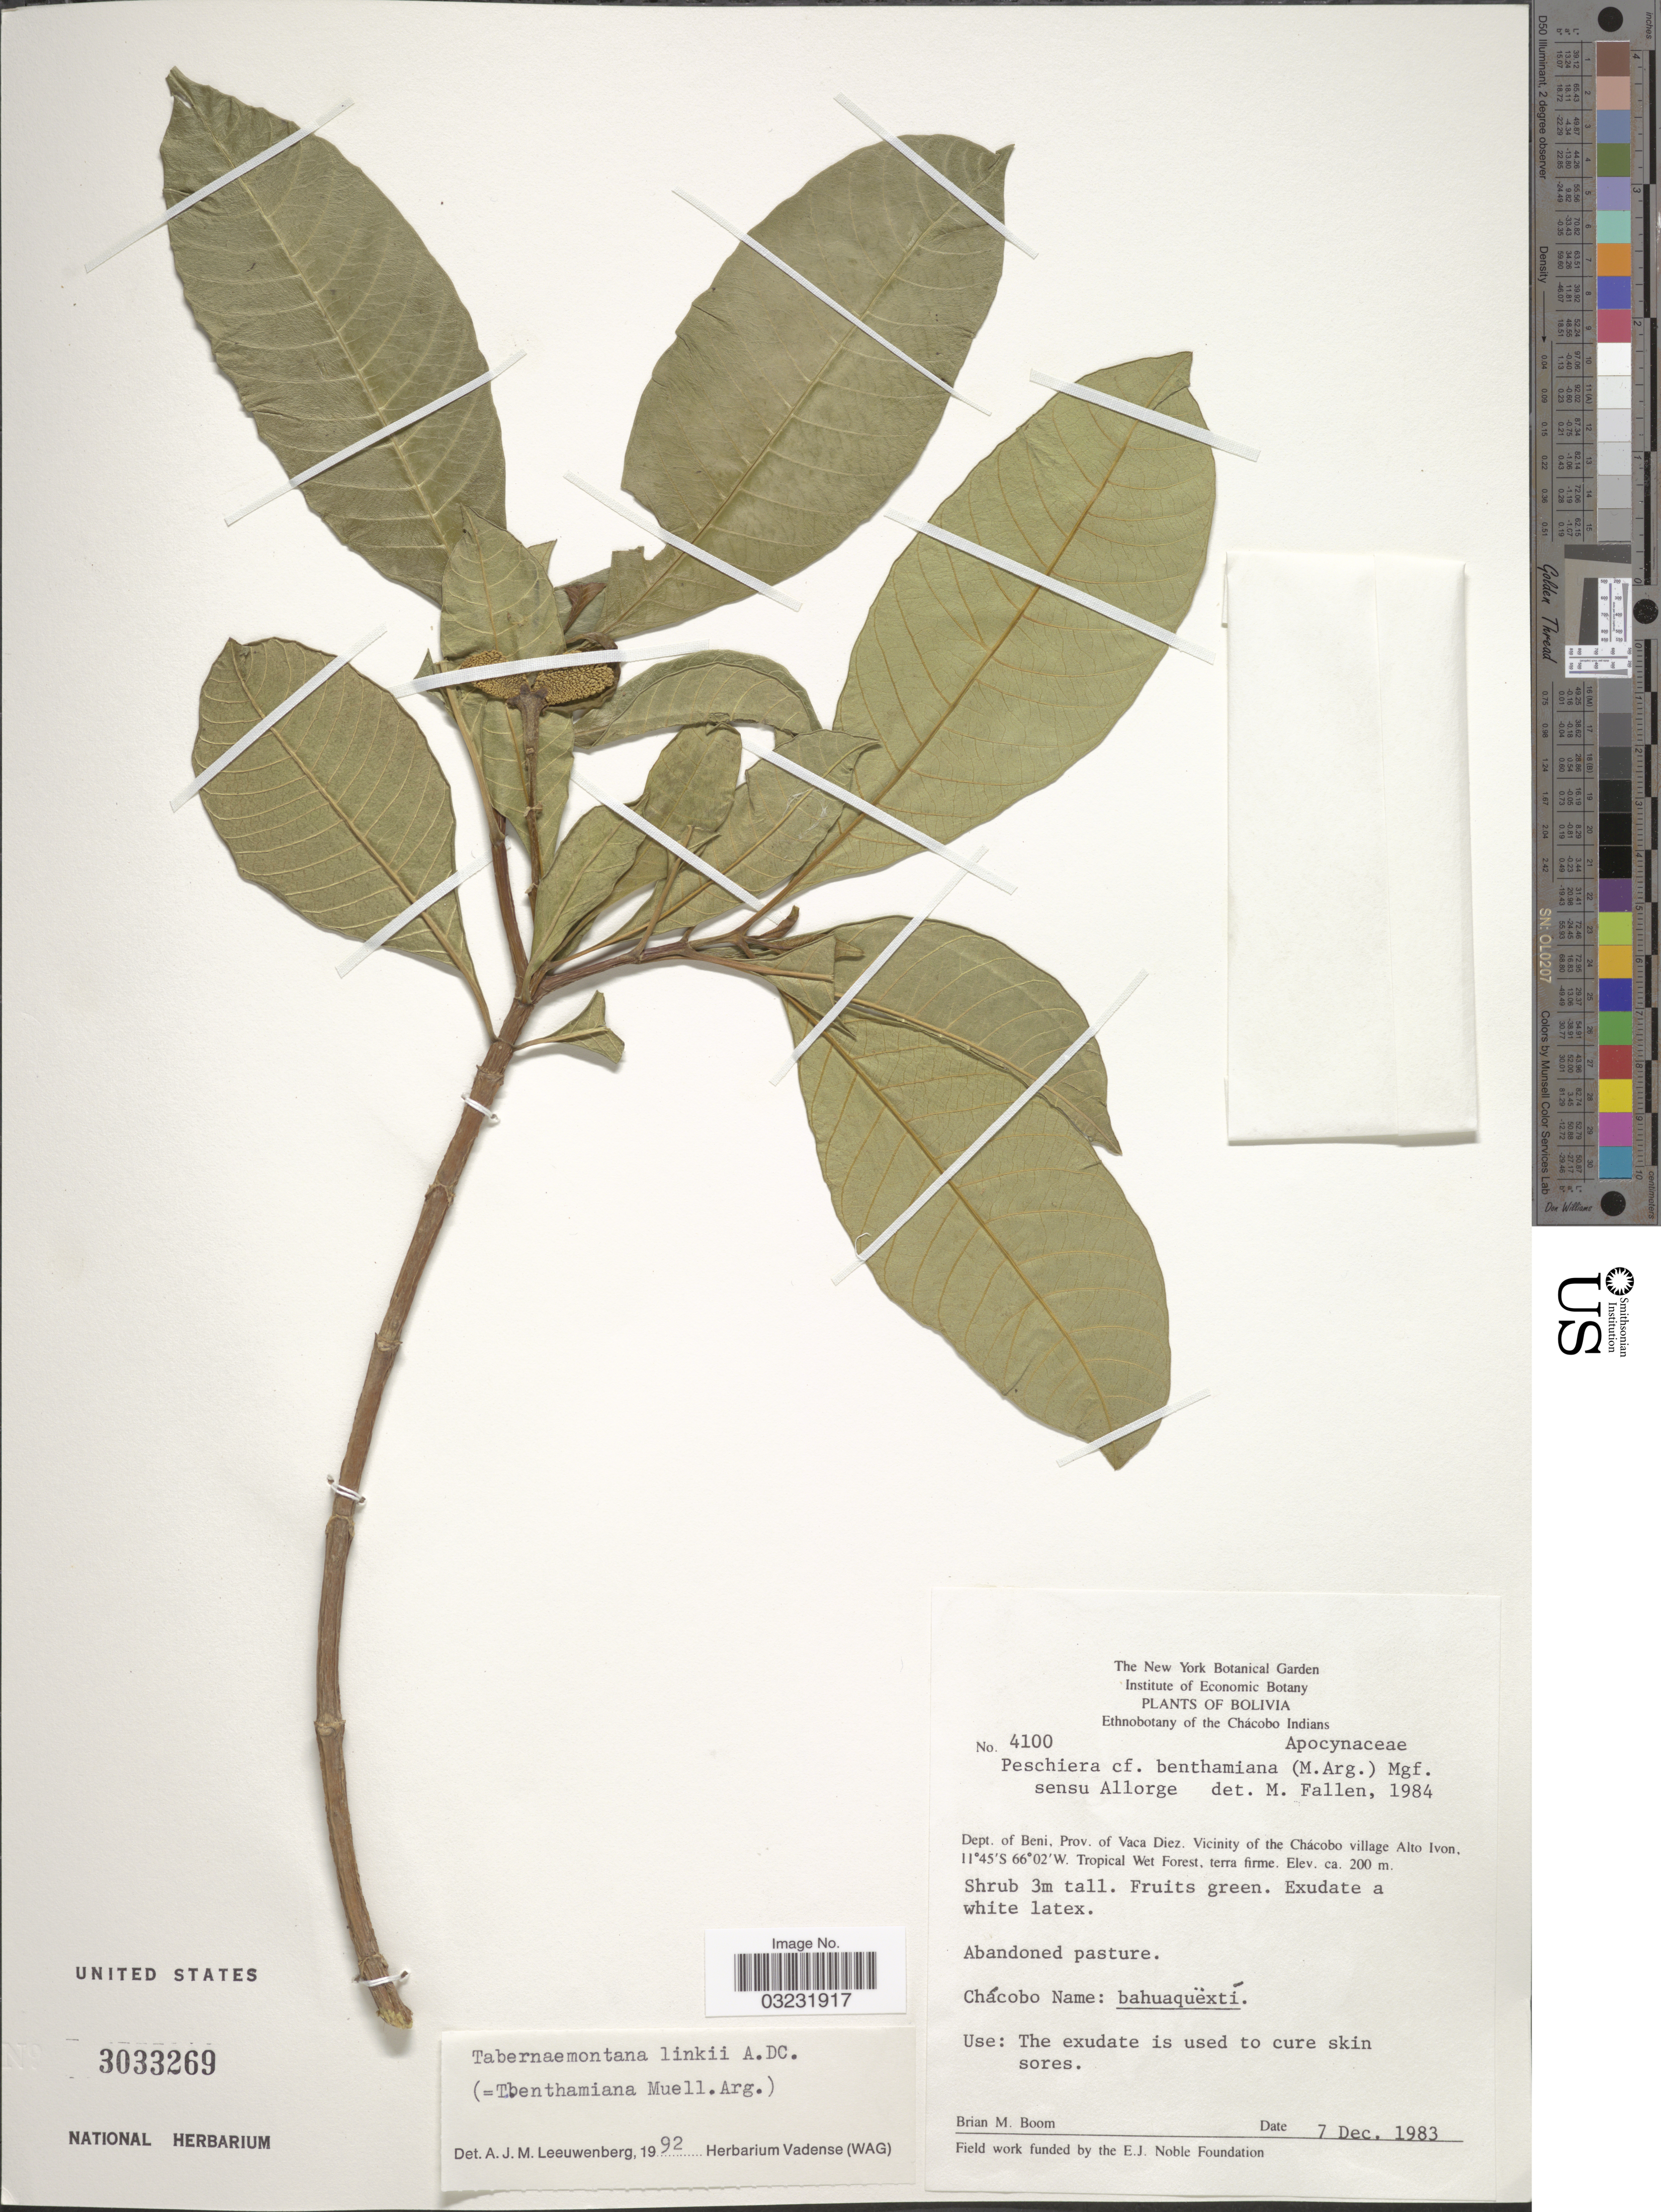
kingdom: Plantae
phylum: Tracheophyta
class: Magnoliopsida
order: Gentianales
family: Apocynaceae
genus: Tabernaemontana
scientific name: Tabernaemontana linkii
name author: A. DC.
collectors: B. M. Boom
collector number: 4100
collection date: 1983-12-07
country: Bolivia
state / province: Beni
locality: Dept. of Beni, Prov. of Vaca Diez. Vicinity of the Chácobo village Alto Ivon.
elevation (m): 200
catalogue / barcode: US 3033269